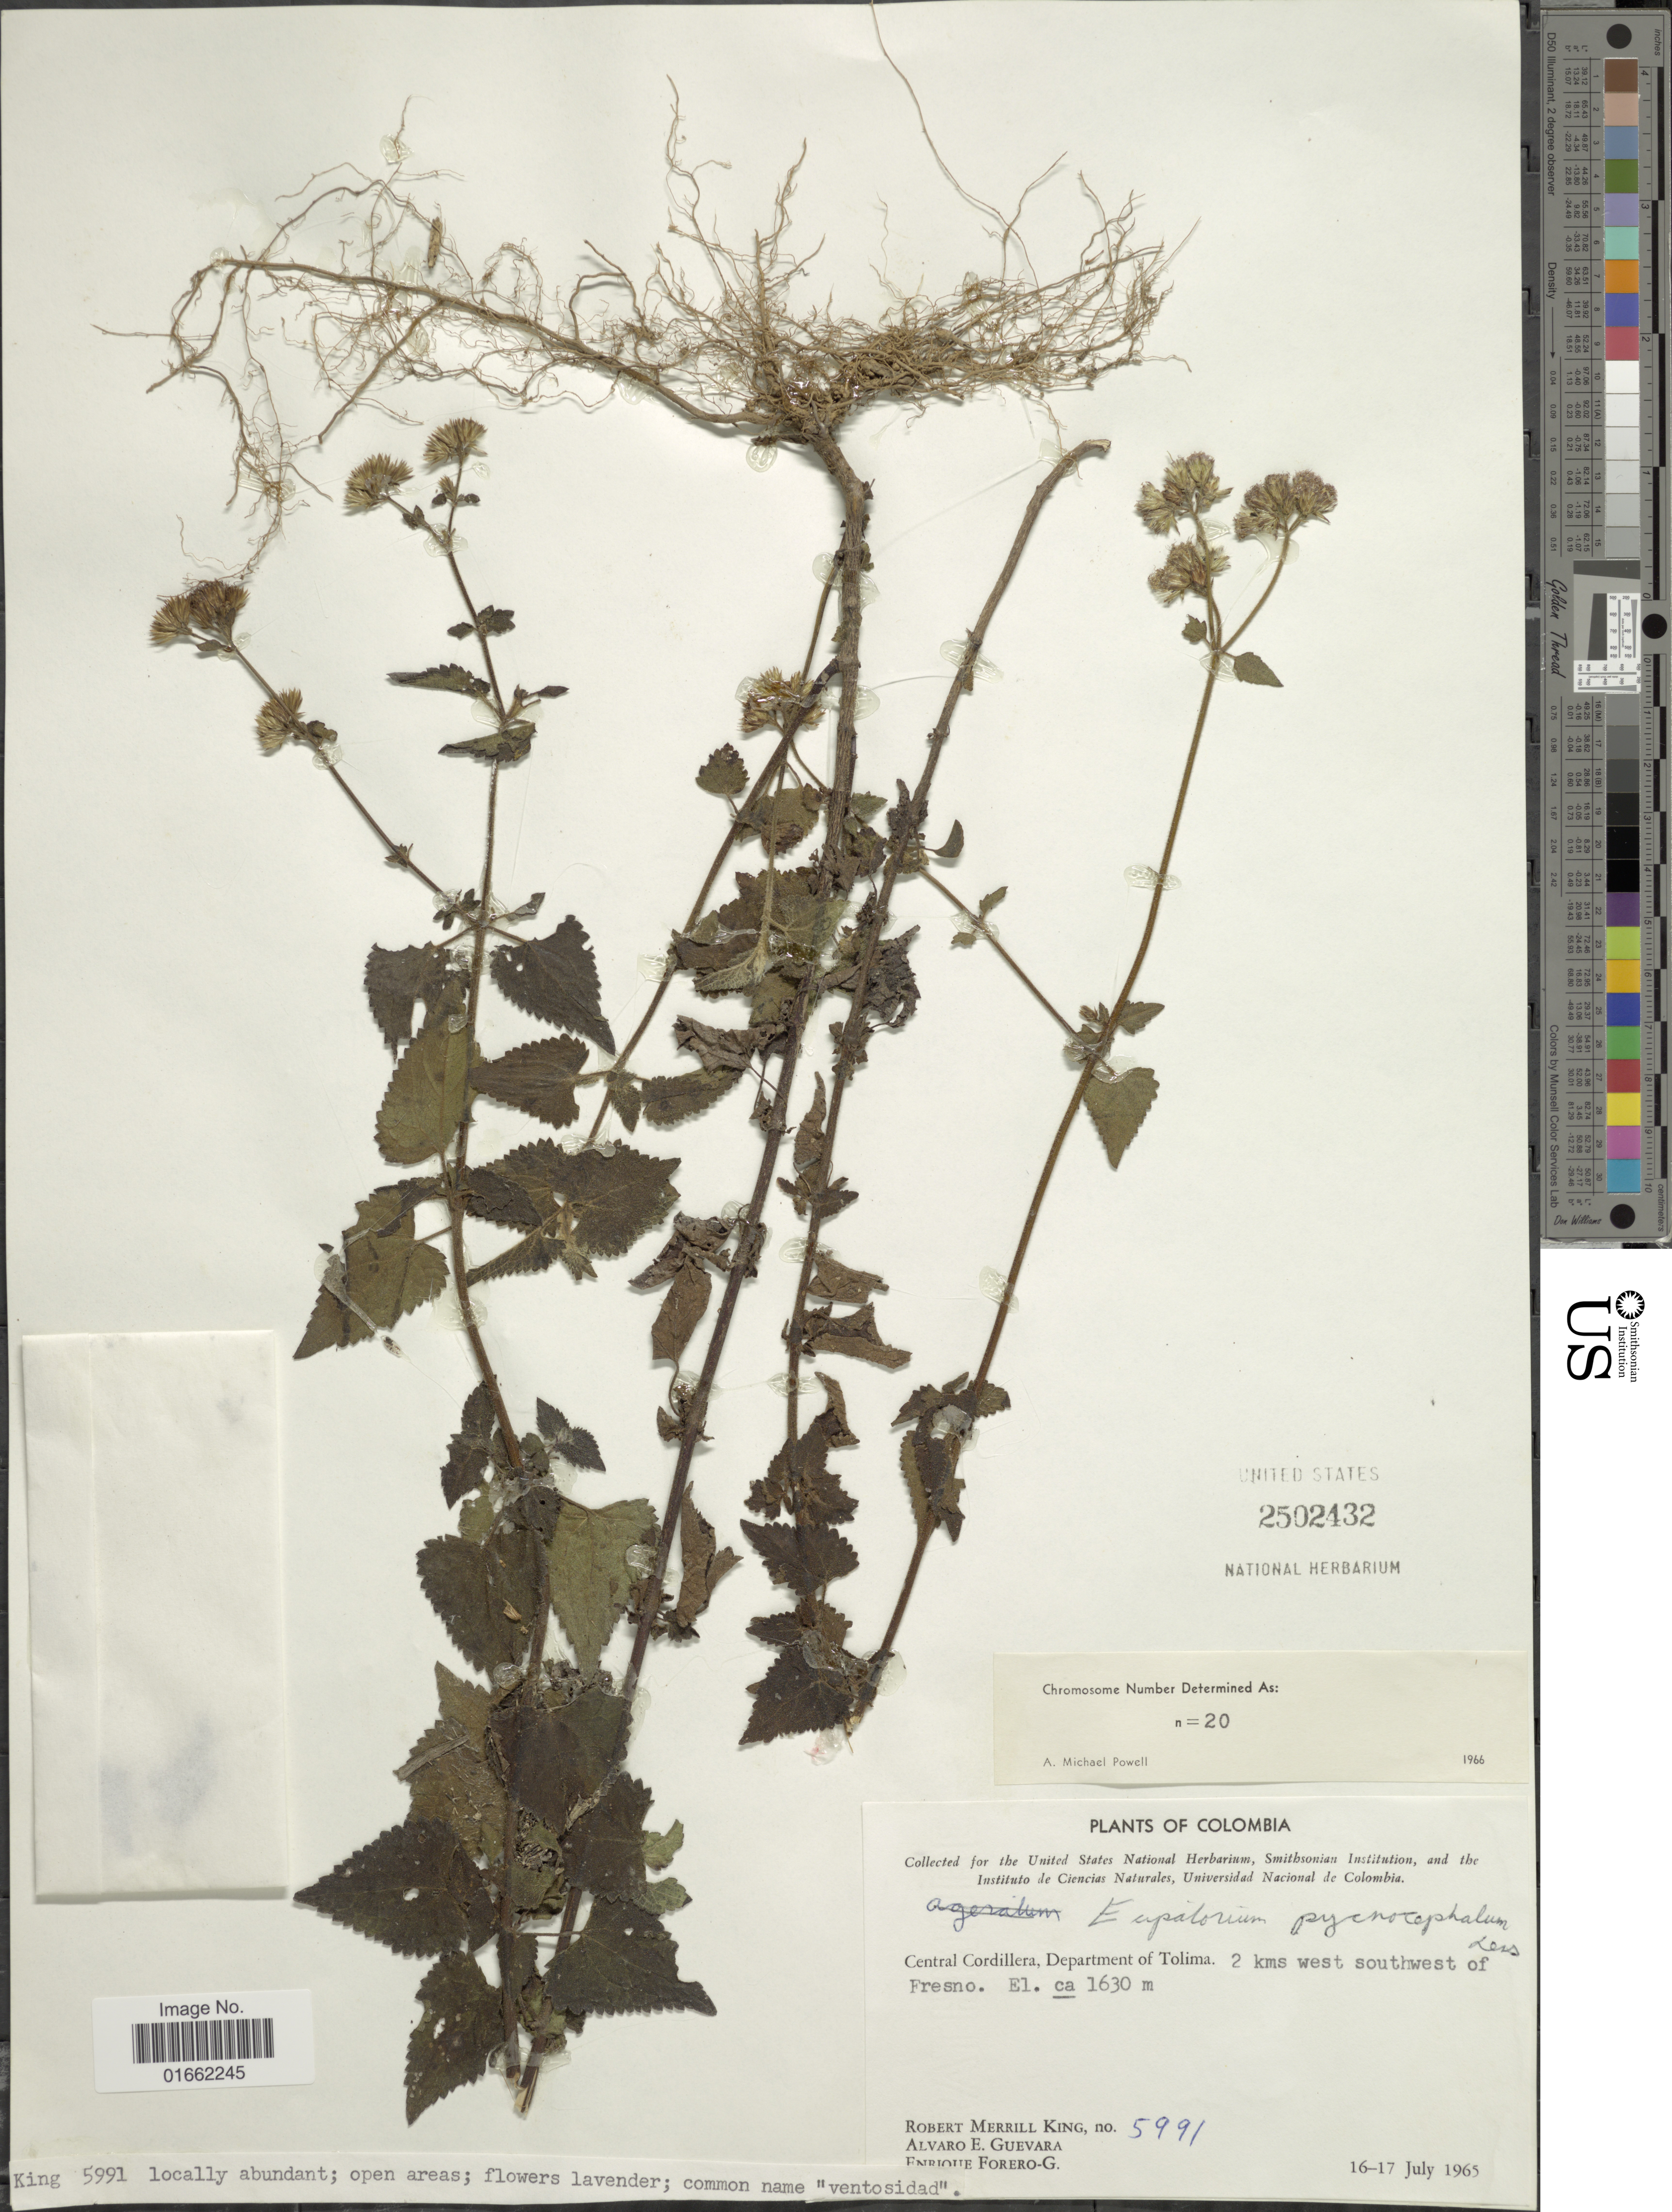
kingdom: Plantae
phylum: Tracheophyta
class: Magnoliopsida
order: Asterales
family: Asteraceae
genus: Fleischmannia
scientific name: Fleischmannia granatensis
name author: R.M. King & H. Rob.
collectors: R. M. King, A. E. Guevara & E. Forero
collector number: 5991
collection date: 1965-07-16/1965-07-17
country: Colombia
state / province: Tolima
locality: Central Cordillera, Department of Tolima. 2 kms west southwest of Fresno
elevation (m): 1630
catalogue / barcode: US 2502432